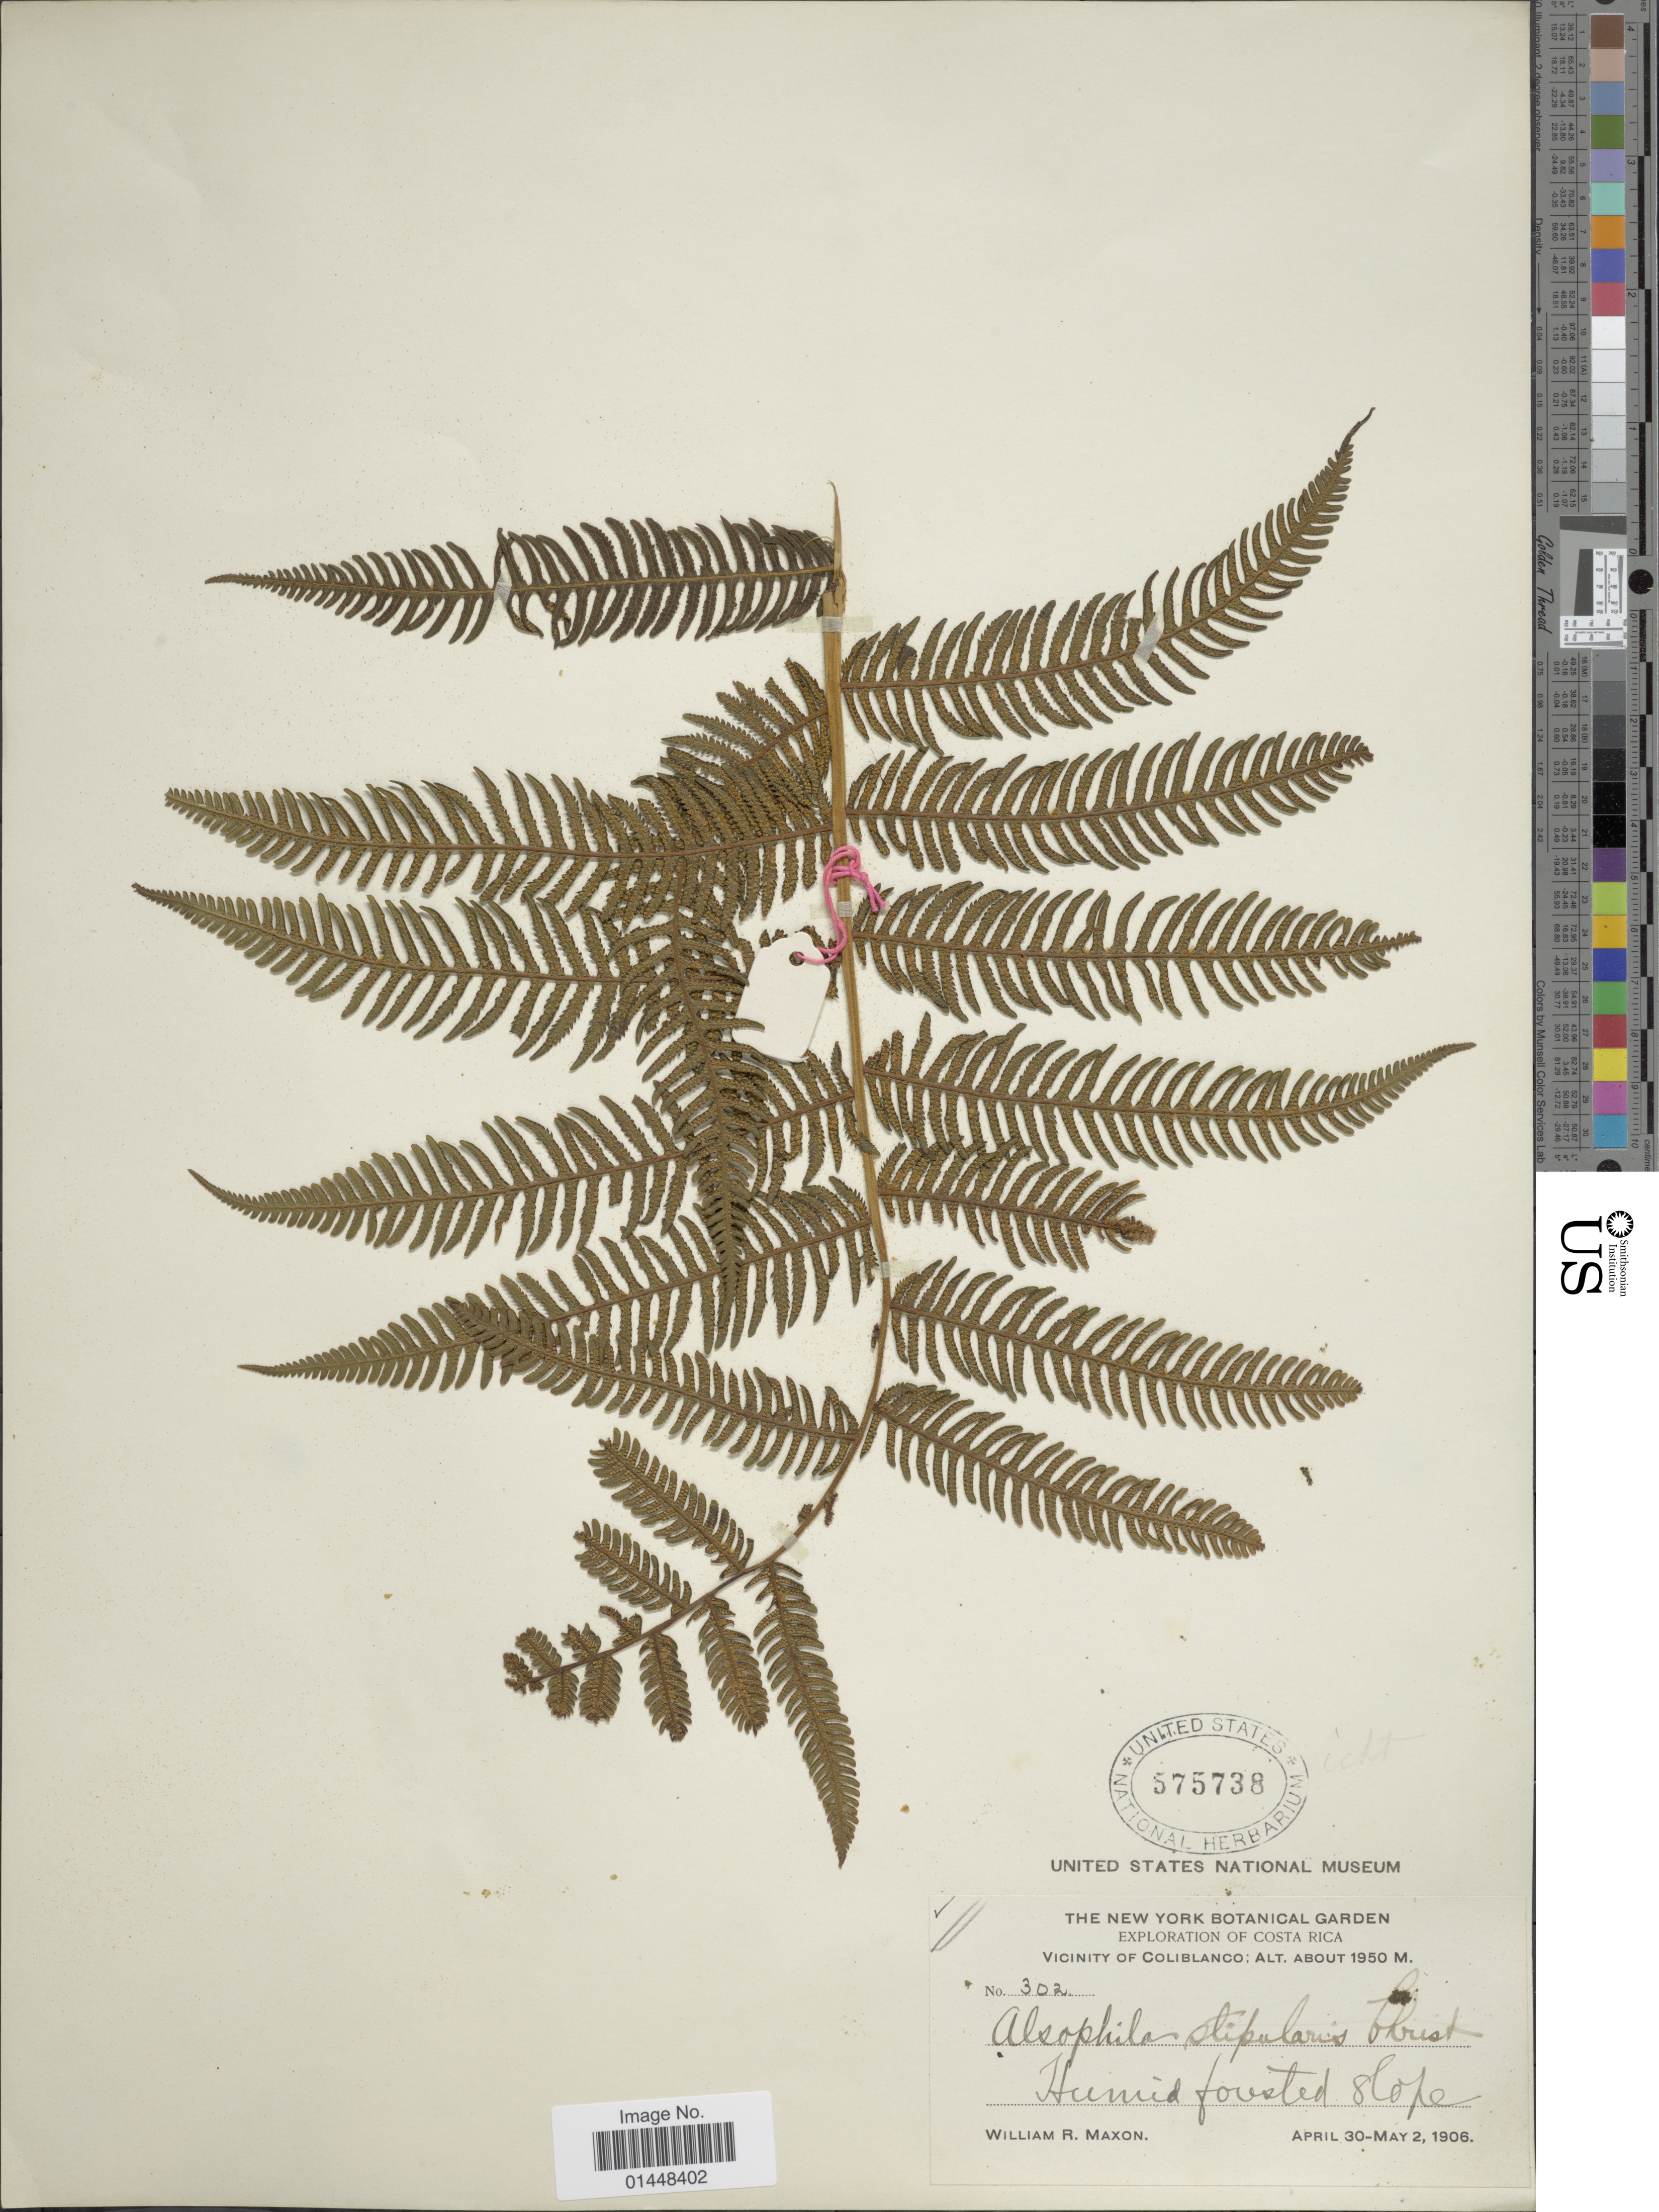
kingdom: Plantae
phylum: Tracheophyta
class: Polypodiopsida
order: Cyatheales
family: Cyatheaceae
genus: Cyathea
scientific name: Cyathea bicrenata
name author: Liebm.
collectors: W. R. Maxon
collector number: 302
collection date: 1906-04-30/1906-05-02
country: Costa Rica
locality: Costa Rica, Vicinity of Coliblanco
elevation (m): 1950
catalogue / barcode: US 575738